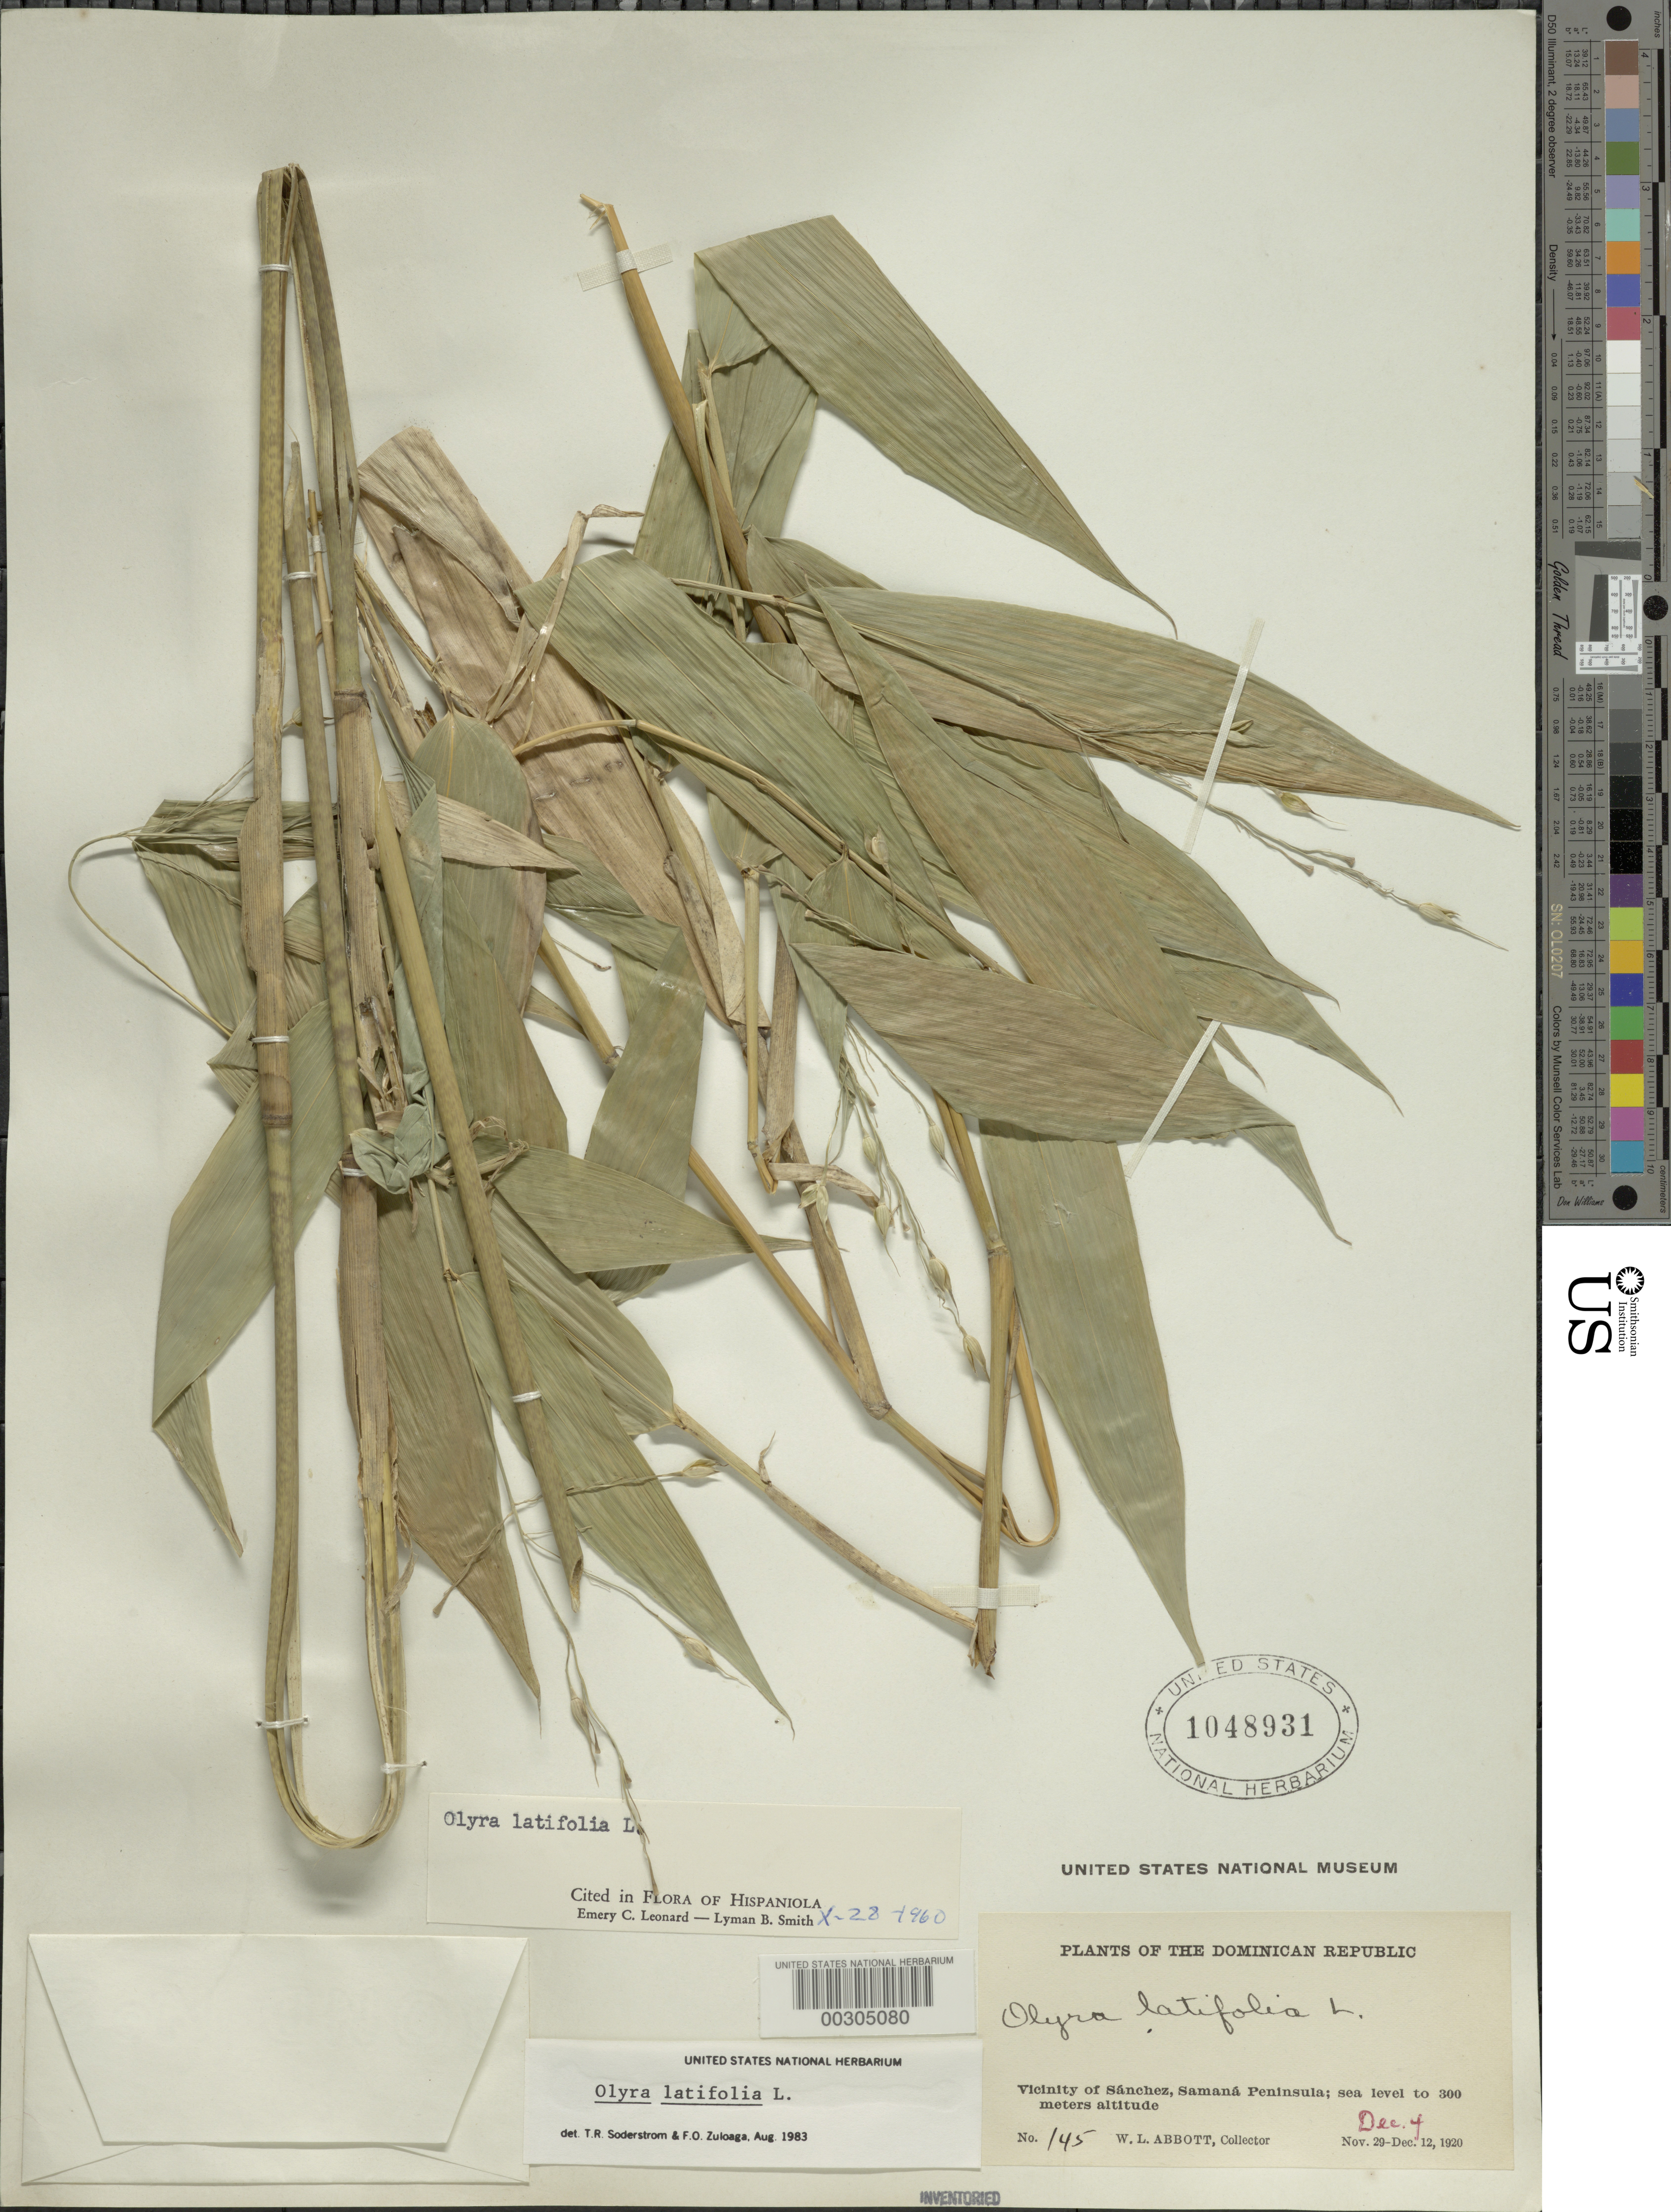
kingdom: Plantae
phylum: Tracheophyta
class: Liliopsida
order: Poales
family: Poaceae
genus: Olyra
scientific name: Olyra latifolia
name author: L.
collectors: W. L. Abbott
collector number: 145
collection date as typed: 04 Dec 1920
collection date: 1920-12-04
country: Dominican Republic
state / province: Samaná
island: Hispaniola Island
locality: Sanchez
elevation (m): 0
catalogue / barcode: US 1048931